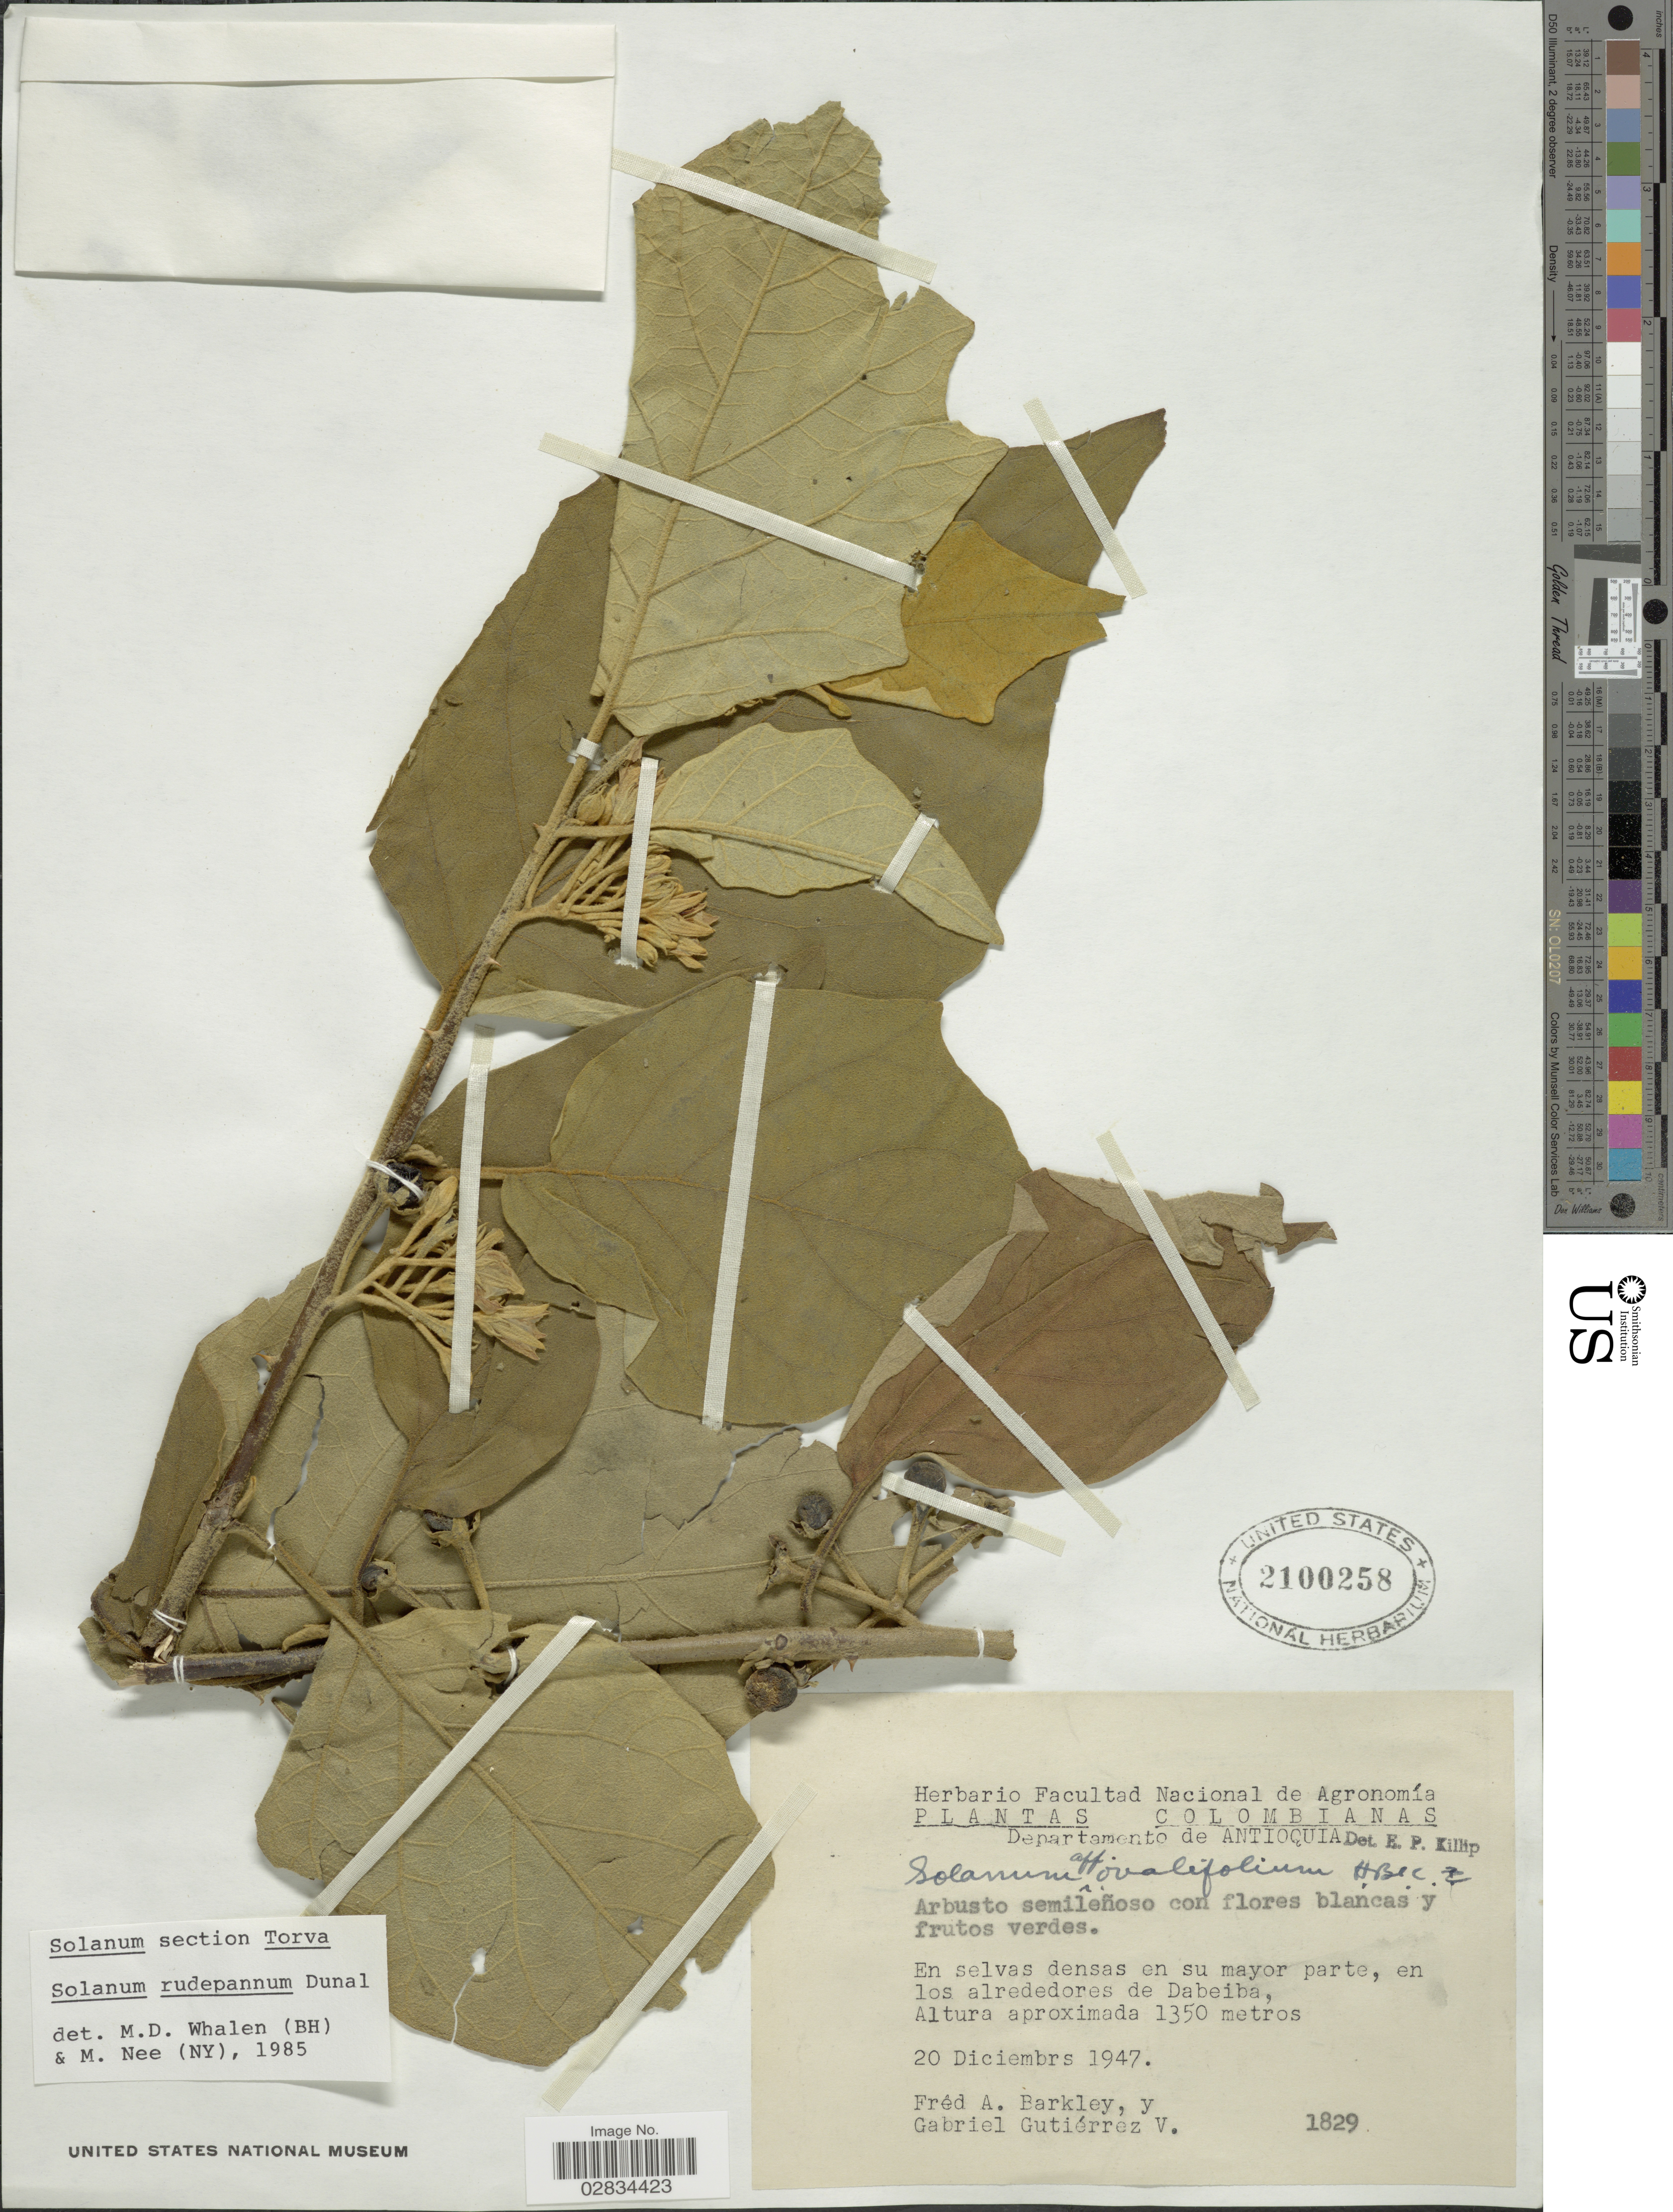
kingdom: Plantae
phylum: Tracheophyta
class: Magnoliopsida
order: Solanales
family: Solanaceae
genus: Solanum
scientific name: Solanum rudepannum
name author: Dunal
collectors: F. A. Barkley & G. Gutiérrez V.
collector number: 1829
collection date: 1947-12-20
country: Colombia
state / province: Antioquia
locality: Departamento de Antioquia. En selvas densas en su mayor parte, en los alrededores de Dabeiba.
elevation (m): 1350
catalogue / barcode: US 2100258